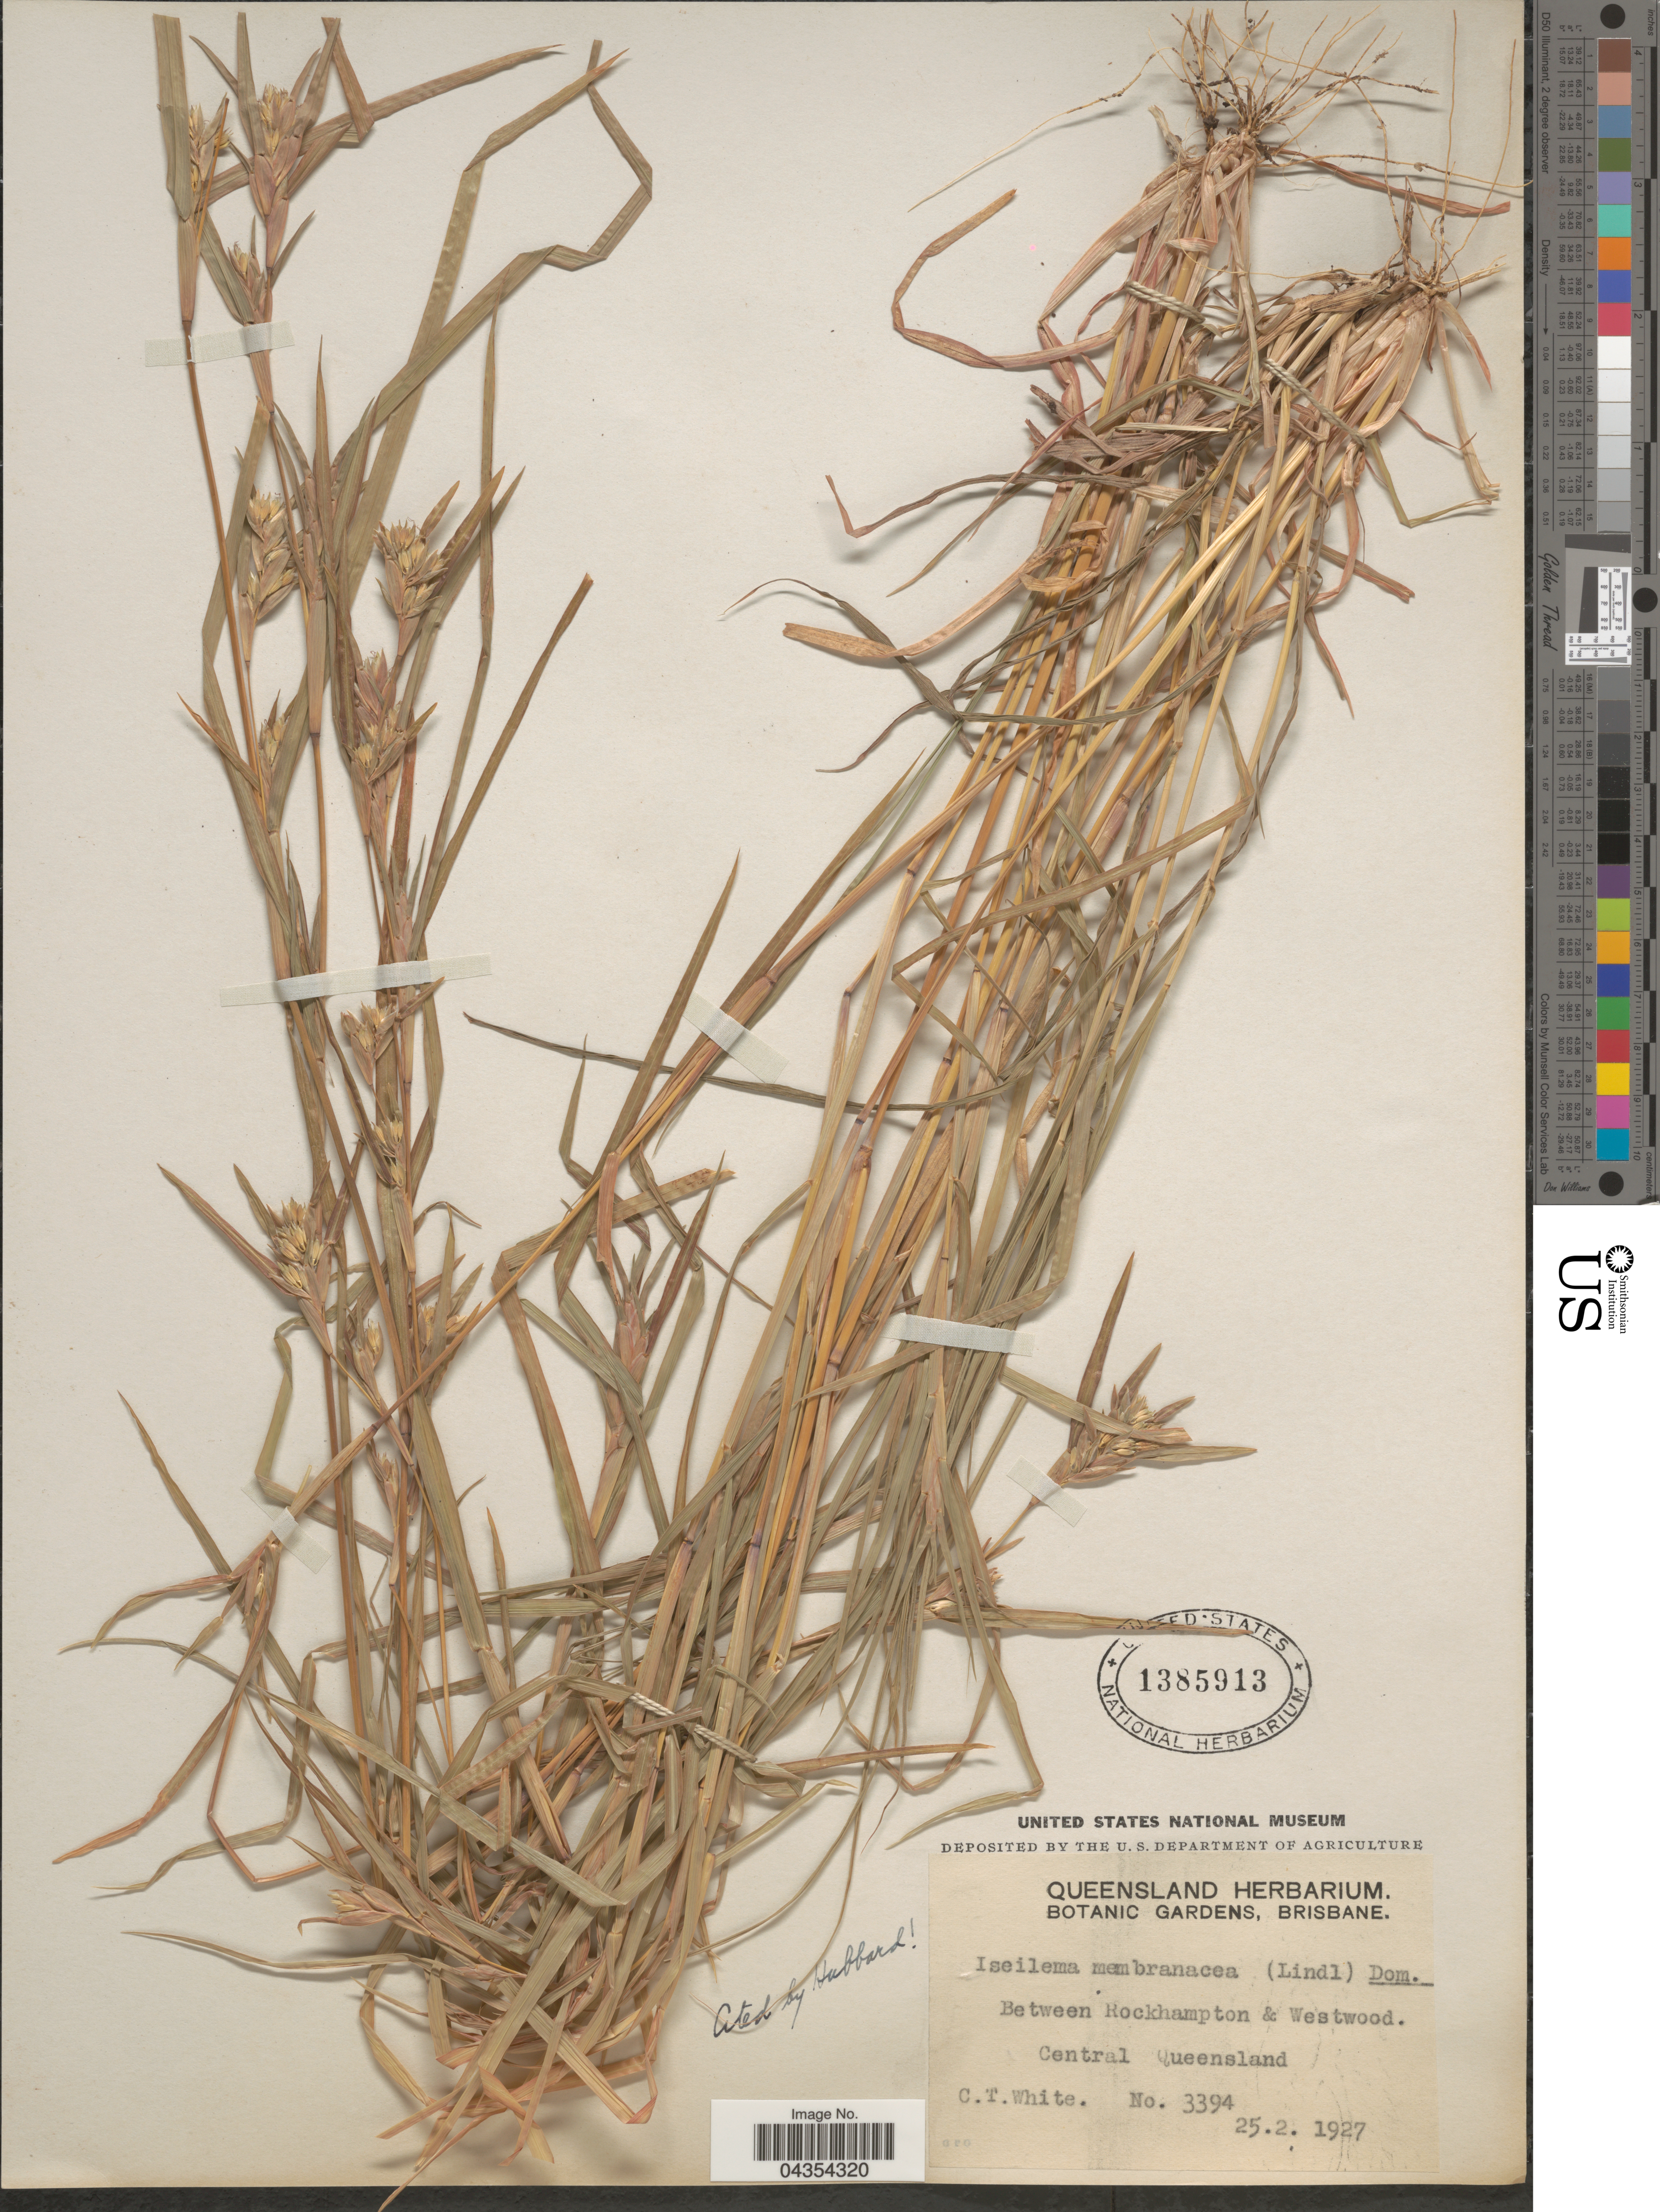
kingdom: Plantae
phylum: Tracheophyta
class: Liliopsida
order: Poales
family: Poaceae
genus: Iseilema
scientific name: Iseilema membranaceum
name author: (Lindl.) Domin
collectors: C. T. White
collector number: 3394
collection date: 1927-02-25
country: Australia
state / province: Queensland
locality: Between Rockhampton & Westwood. Central Queensland.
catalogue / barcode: US 1385913